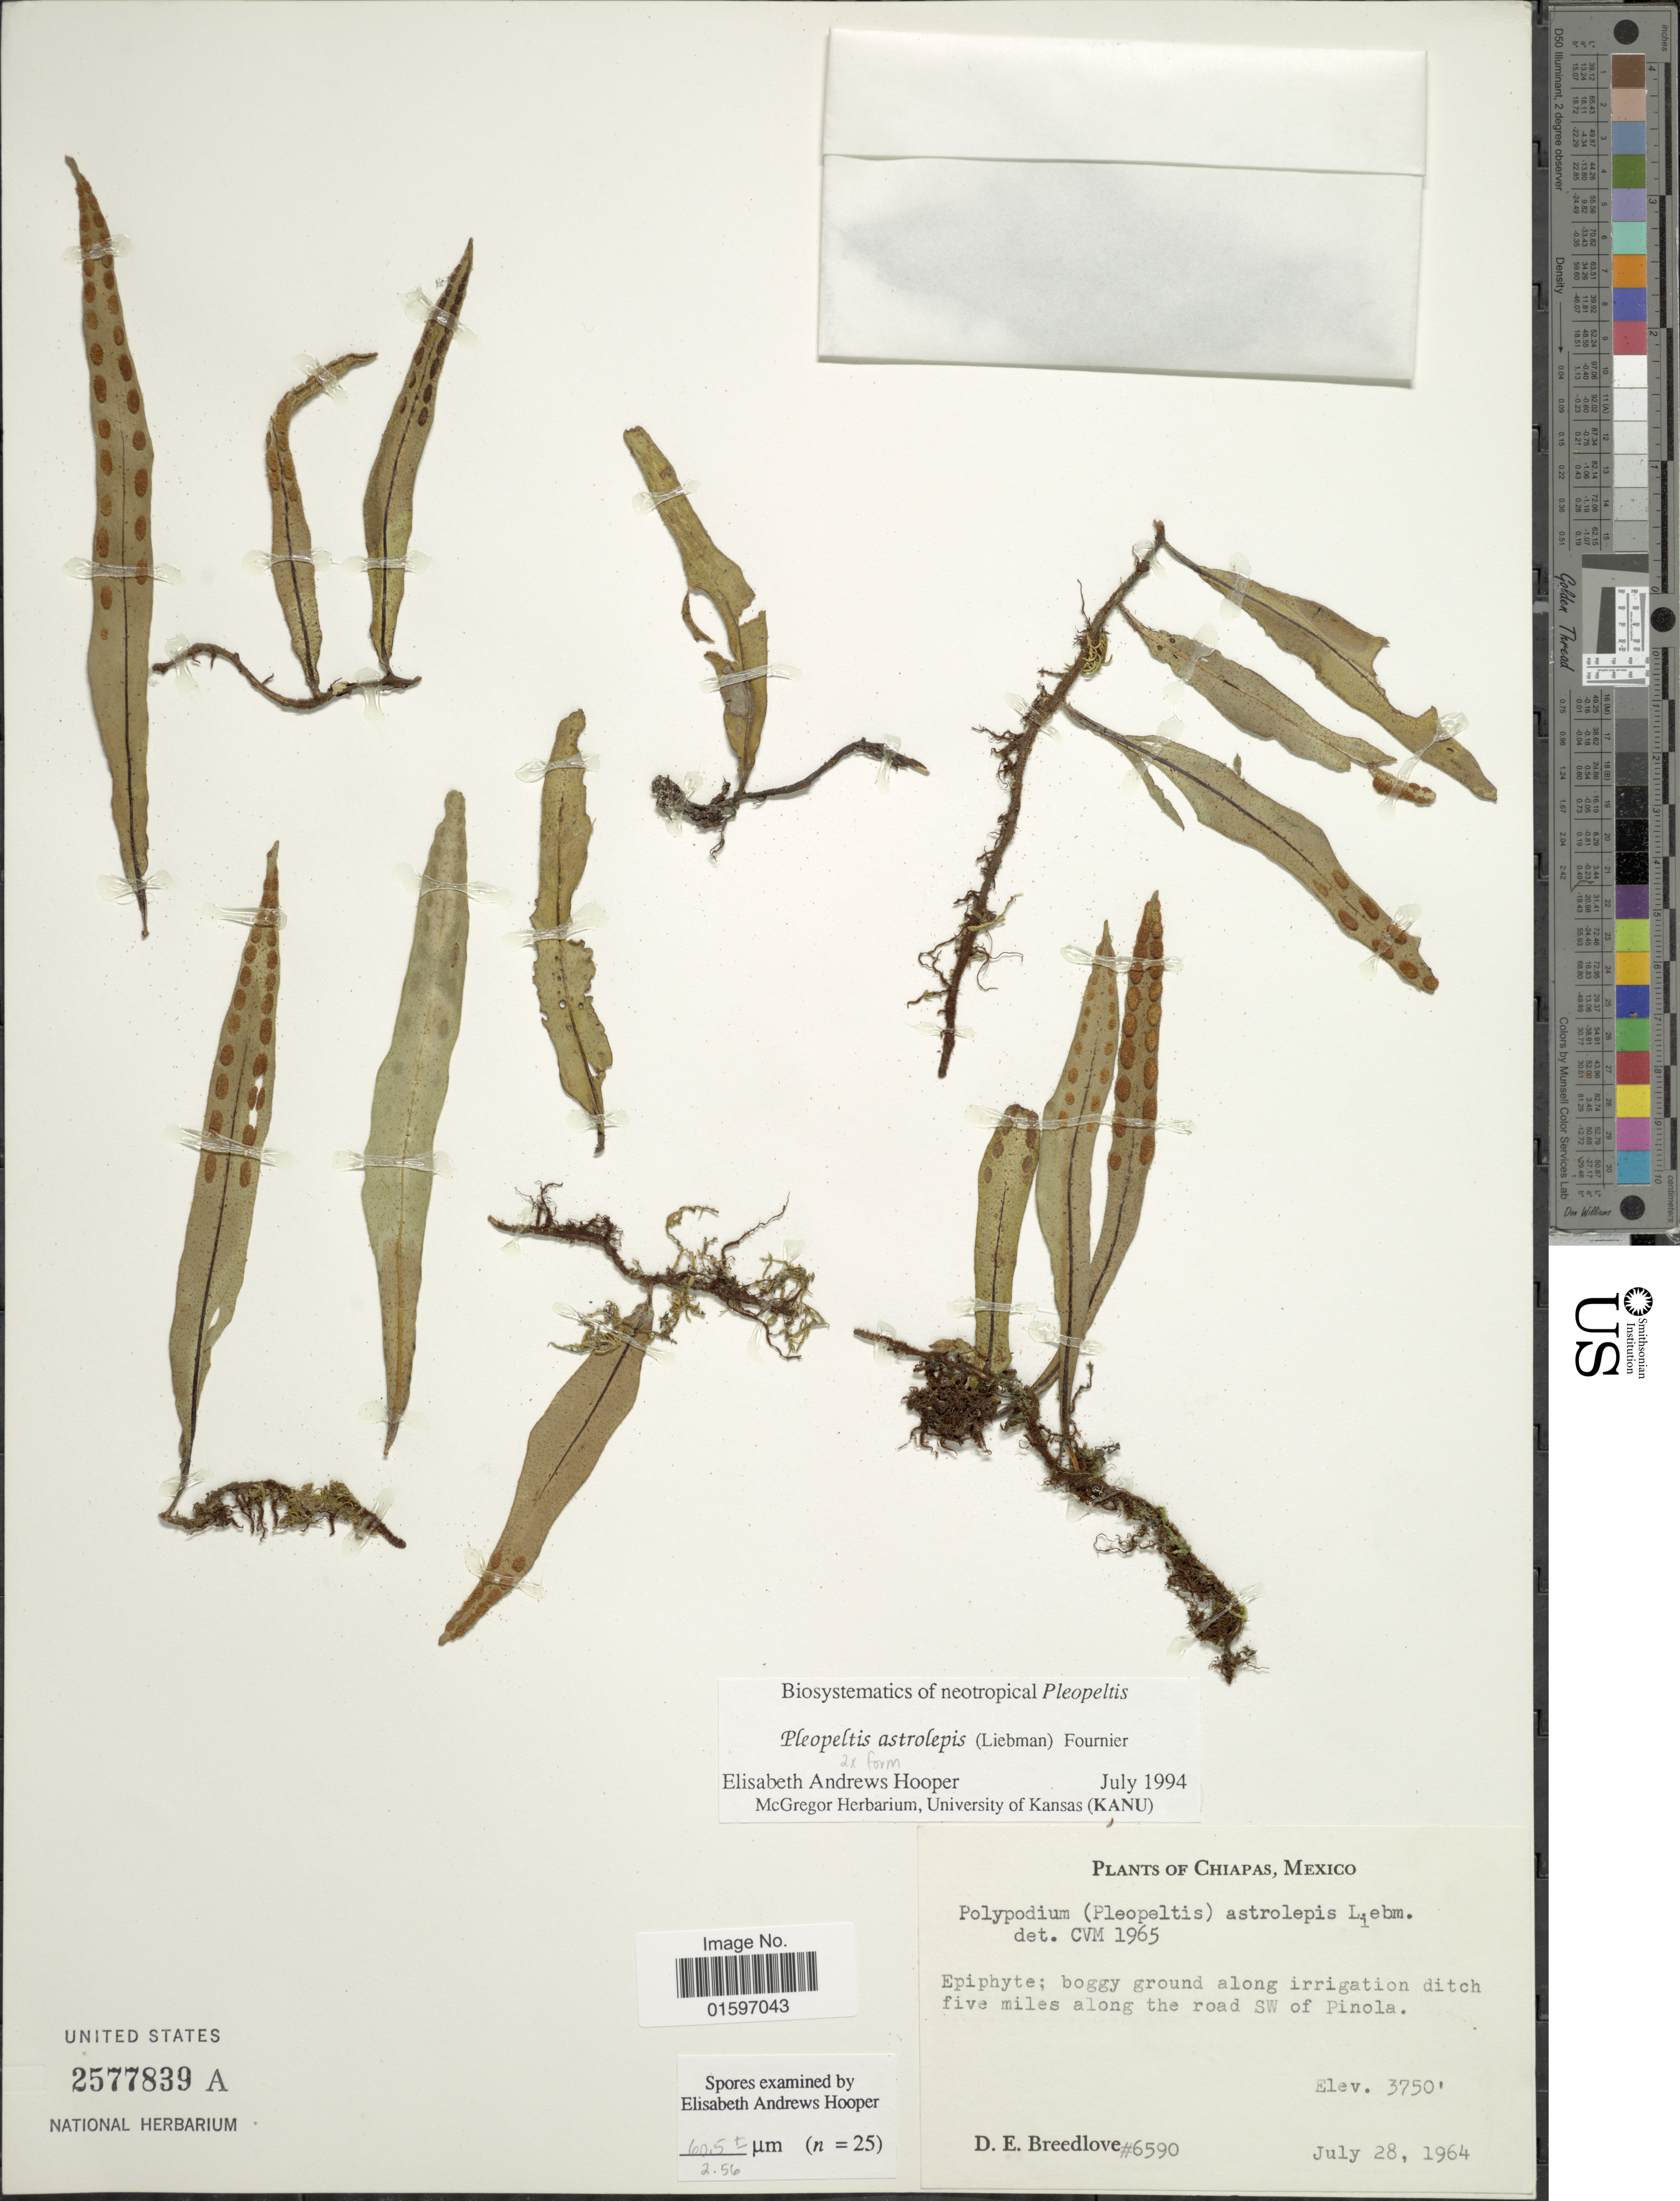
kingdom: Plantae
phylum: Tracheophyta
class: Polypodiopsida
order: Polypodiales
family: Polypodiaceae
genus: Pleopeltis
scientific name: Pleopeltis astrolepis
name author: (Liebm.) E. Fourn.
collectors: D. E. Breedlove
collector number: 6590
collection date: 1964-07-28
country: Mexico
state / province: Chiapas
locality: Epiphyte; boggy ground along irrigation ditch five miles along the road SW of Pinola.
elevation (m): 1143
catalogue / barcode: US 2577839A